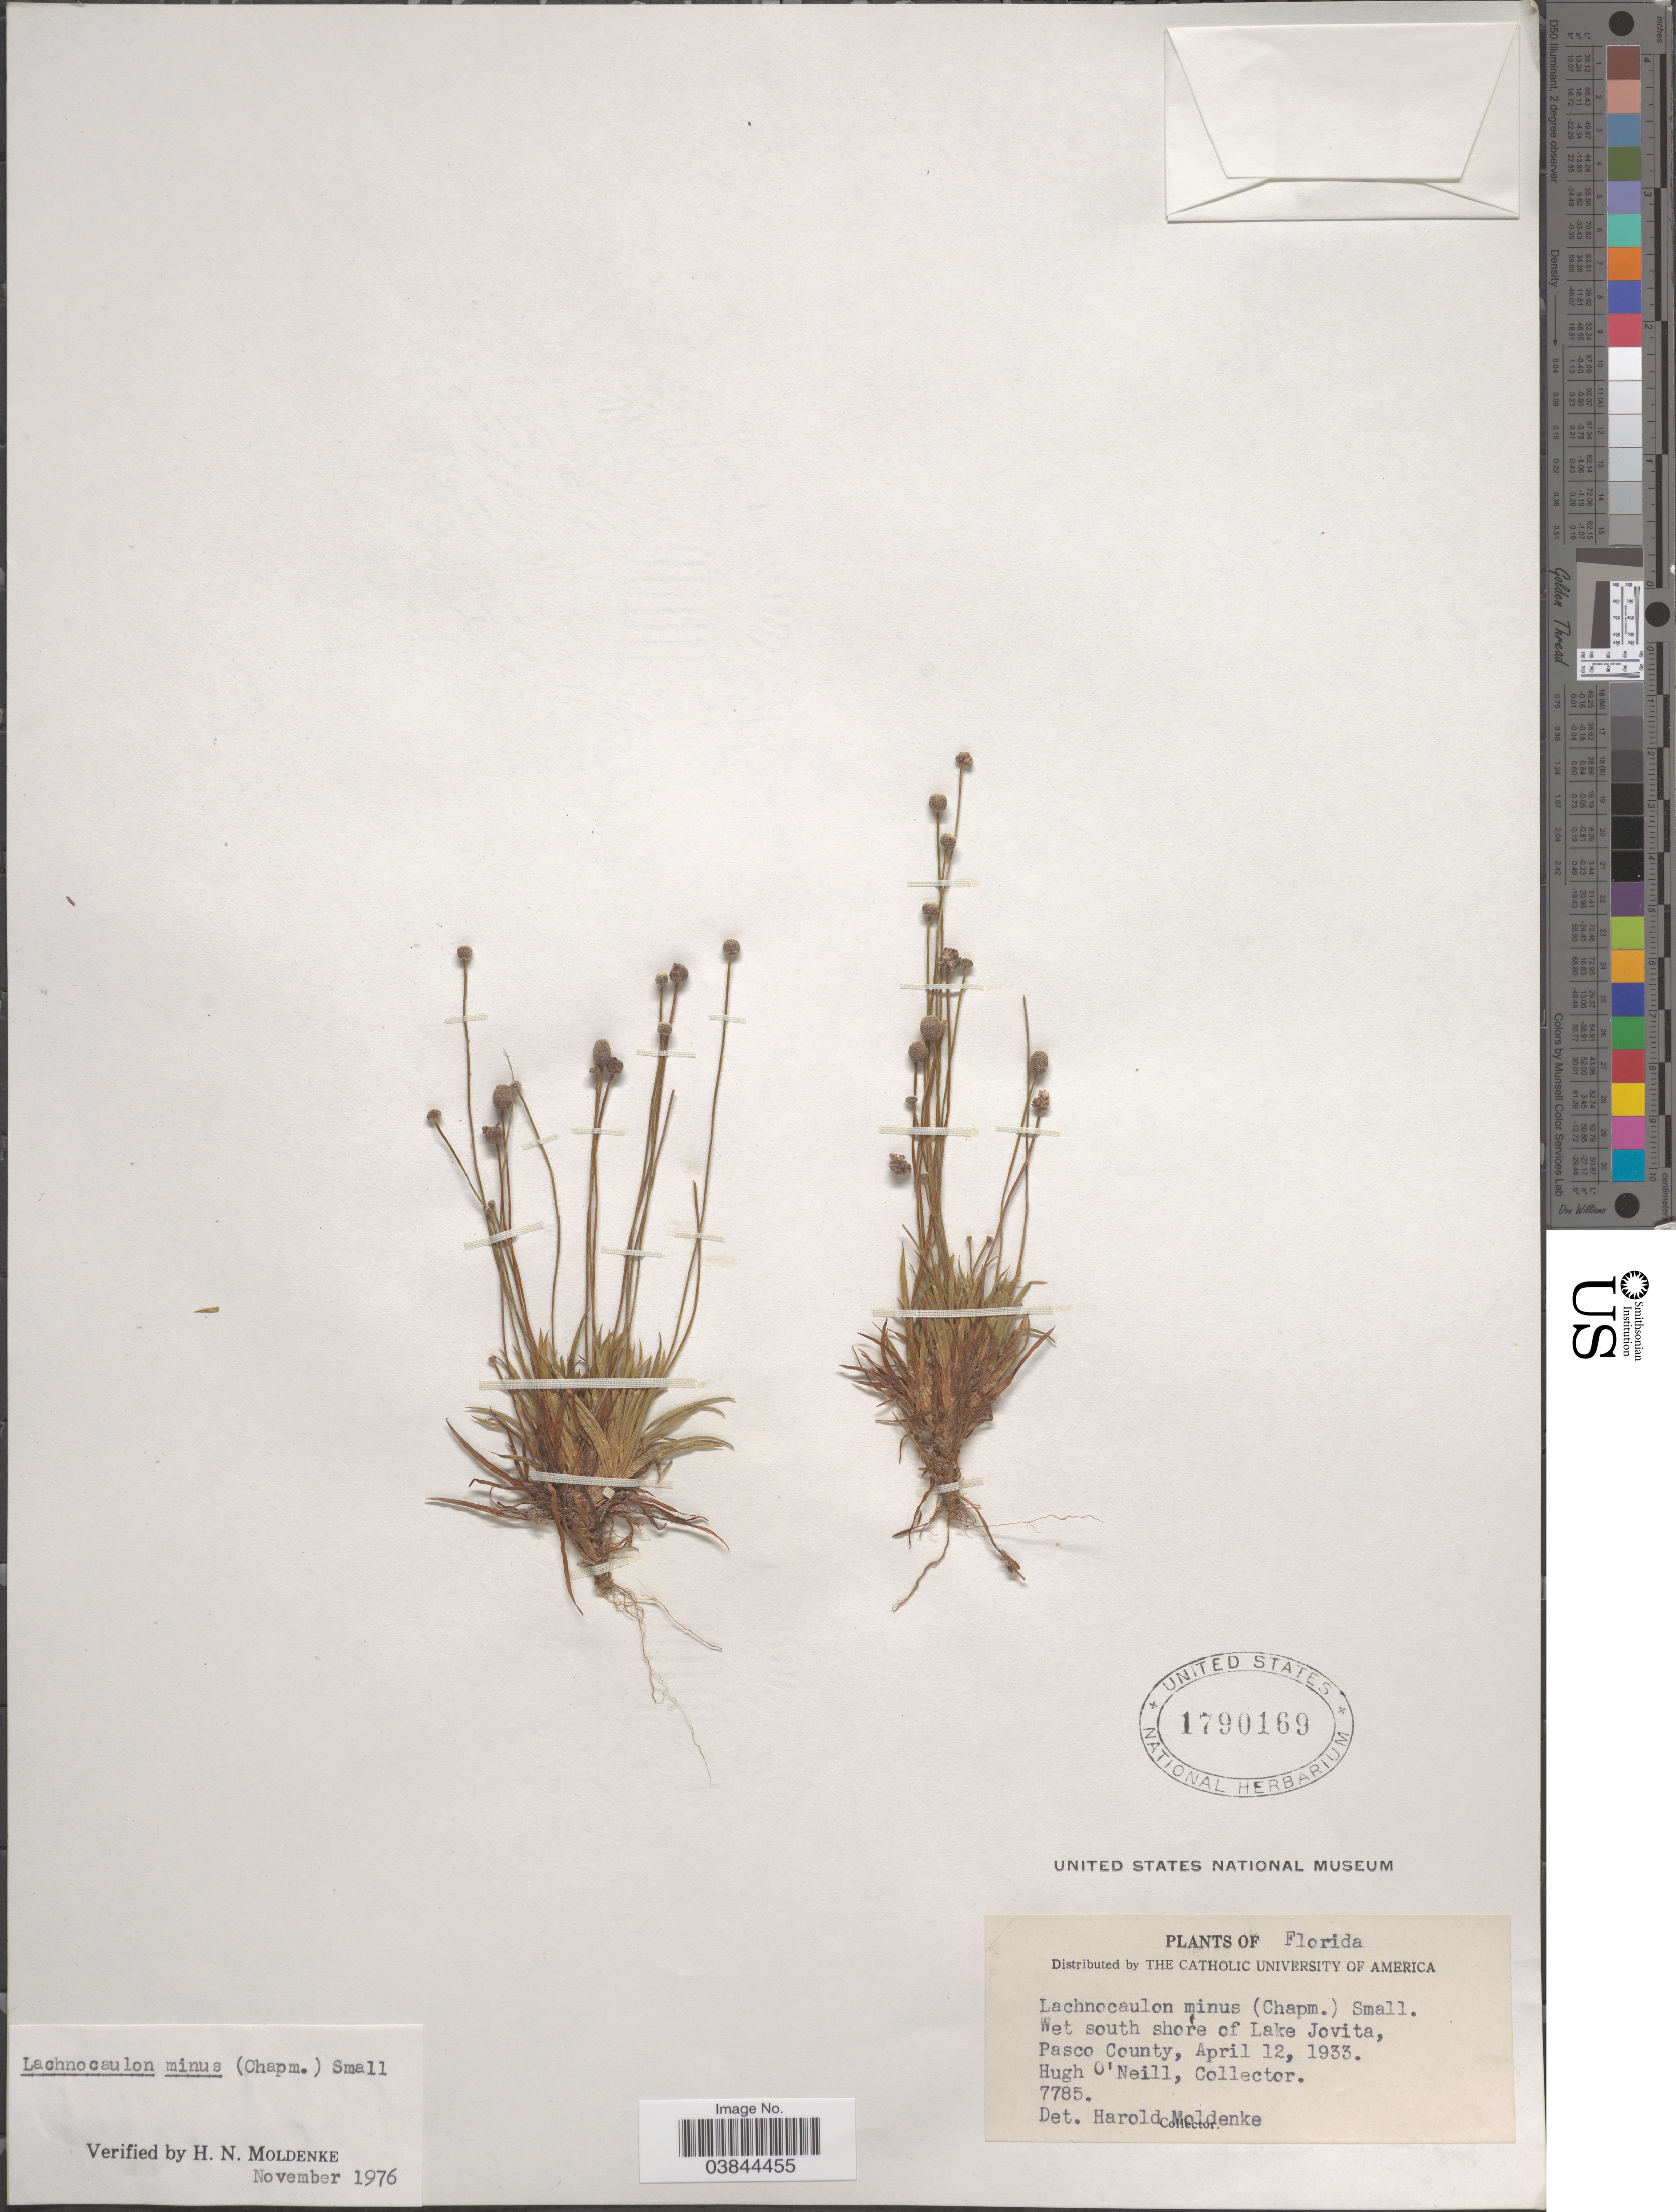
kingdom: Plantae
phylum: Tracheophyta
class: Liliopsida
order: Poales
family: Eriocaulaceae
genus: Lachnocaulon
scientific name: Lachnocaulon minus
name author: (Chapm.) Small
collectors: H. O'Neill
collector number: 7785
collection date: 1933-04-20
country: United States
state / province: Florida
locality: Wet south shore of Lake Jovita, Pasco County.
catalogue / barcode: US 1790169